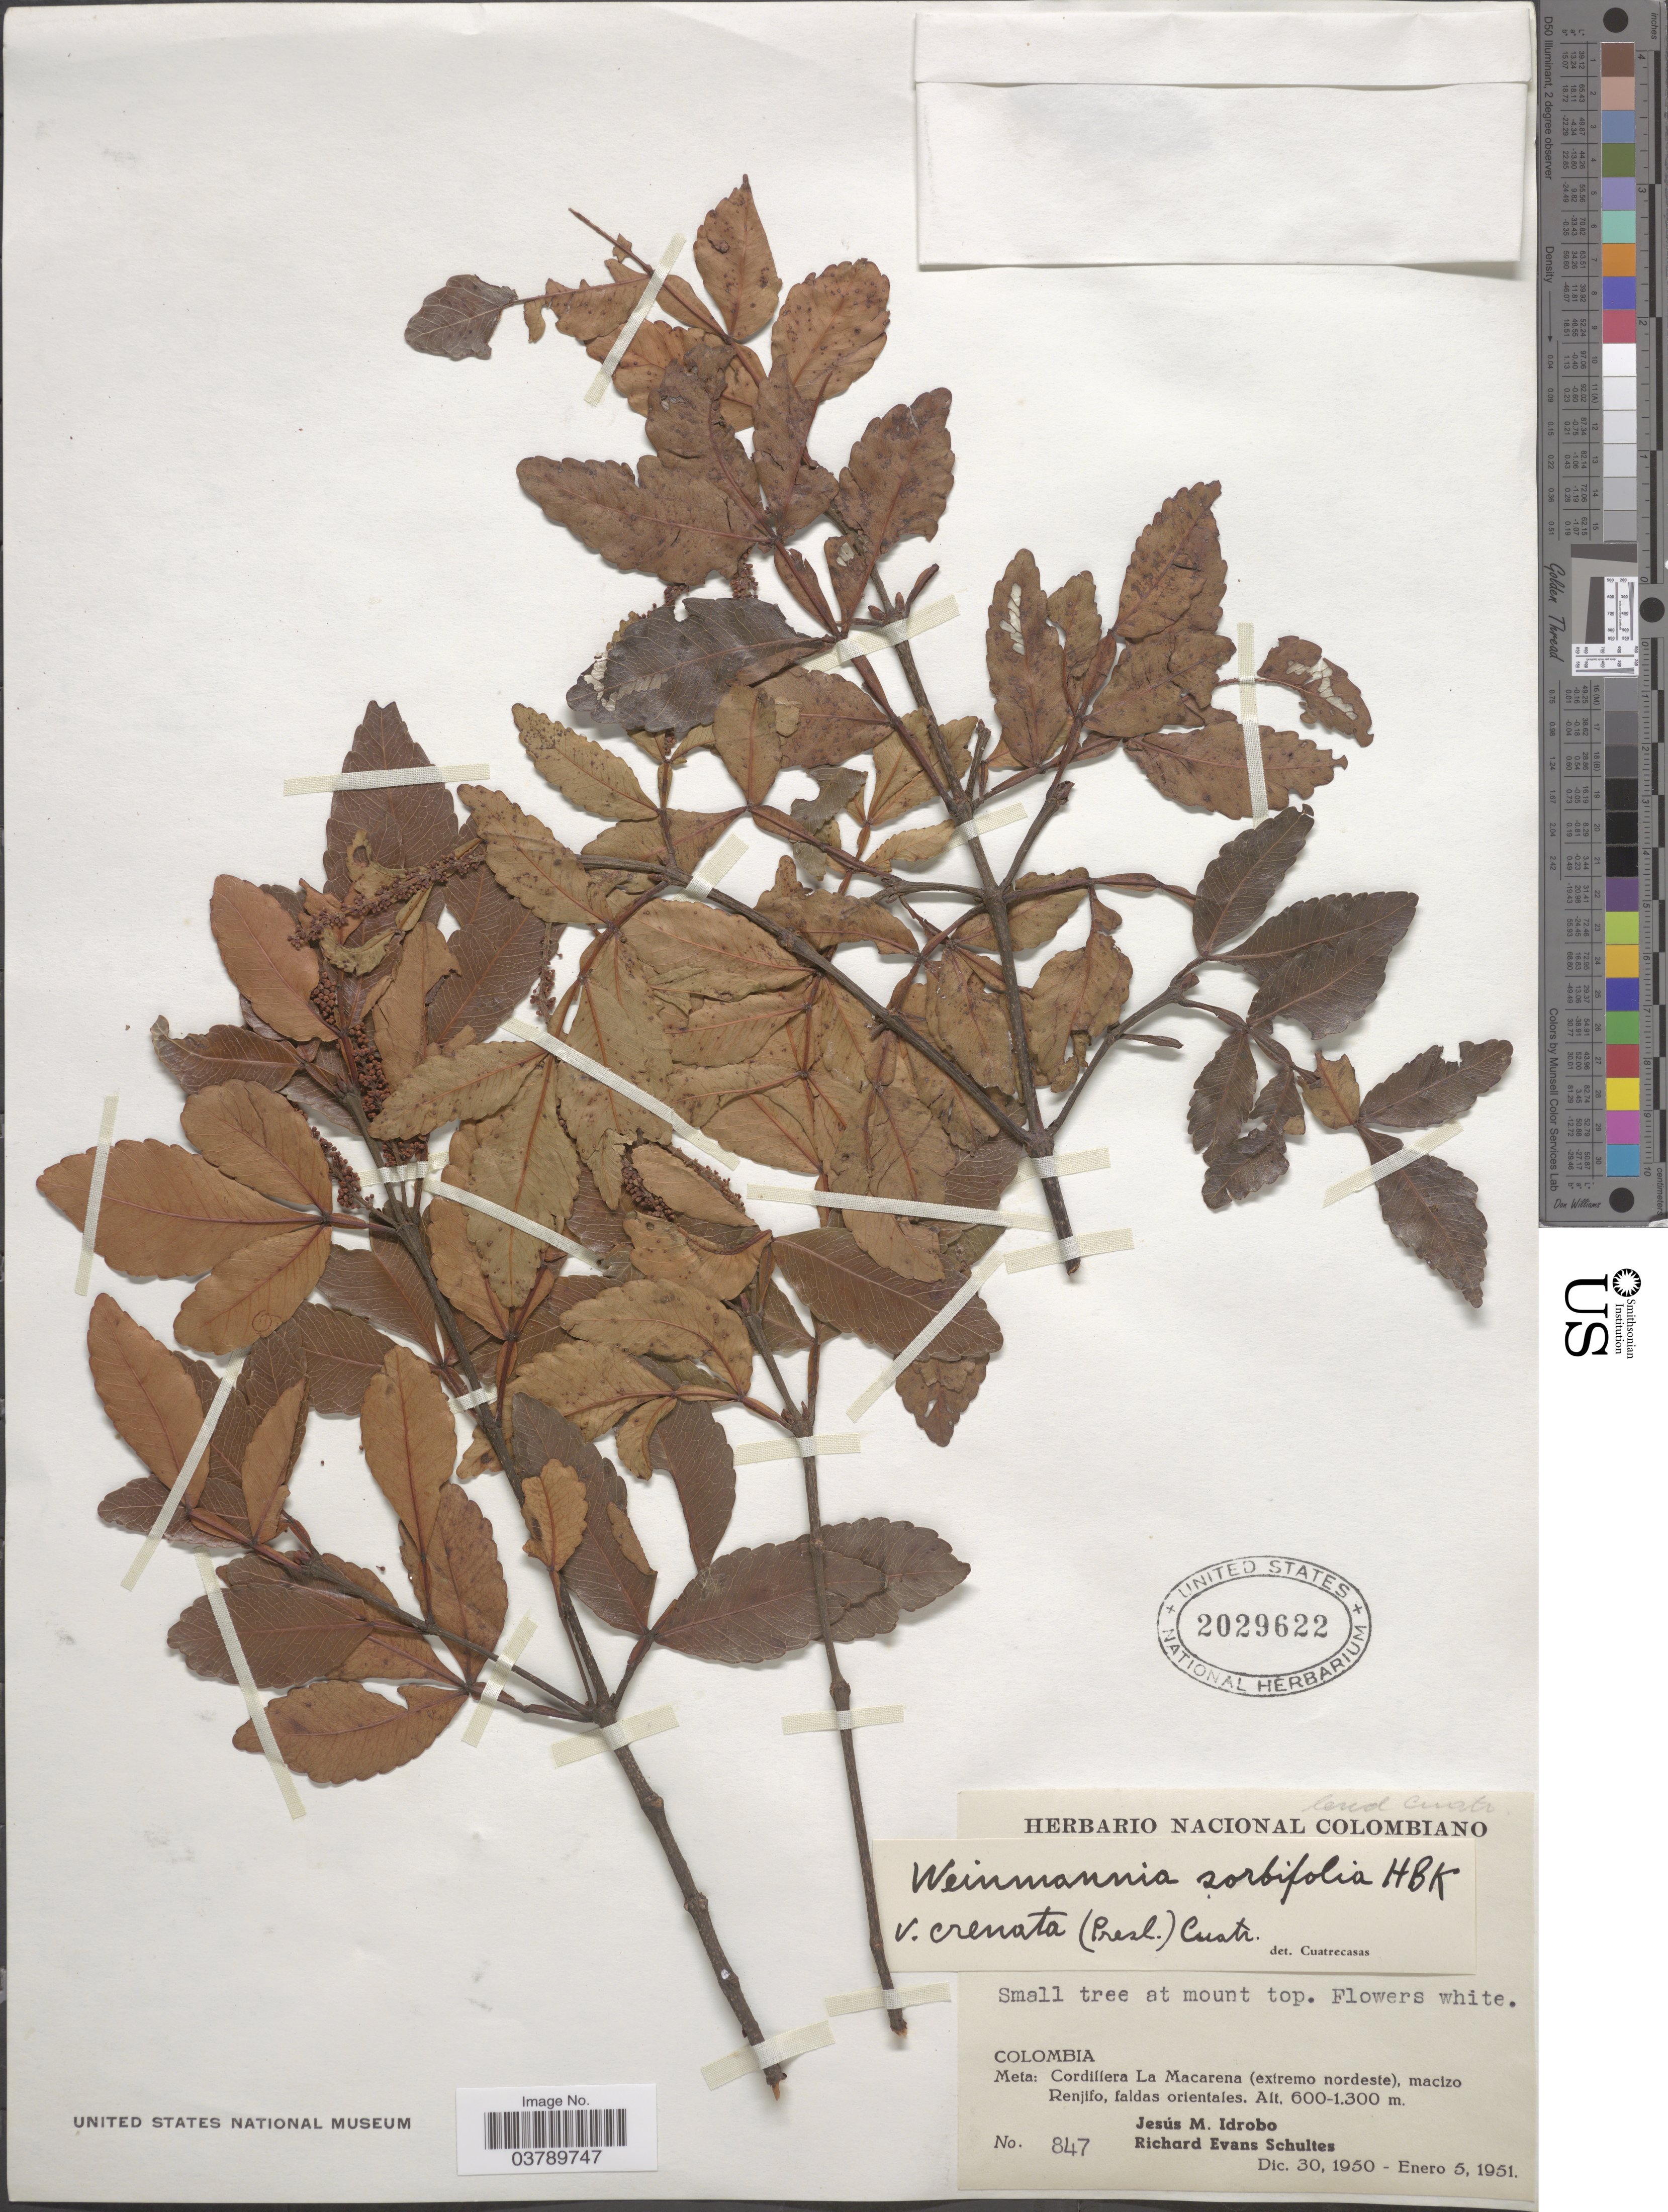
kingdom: Plantae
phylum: Tracheophyta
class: Magnoliopsida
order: Oxalidales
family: Cunoniaceae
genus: Weinmannia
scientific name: Weinmannia sorbifolia var. crenata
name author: Kunth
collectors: J. M. Idrobo & R. E. Schultes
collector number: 847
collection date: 1950-12-30/1951-01-05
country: Colombia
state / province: Meta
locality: Cordillera La Macarena (extremo nordeste), macizo Renjifo, faldas orientales.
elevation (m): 600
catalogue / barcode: US 2029622